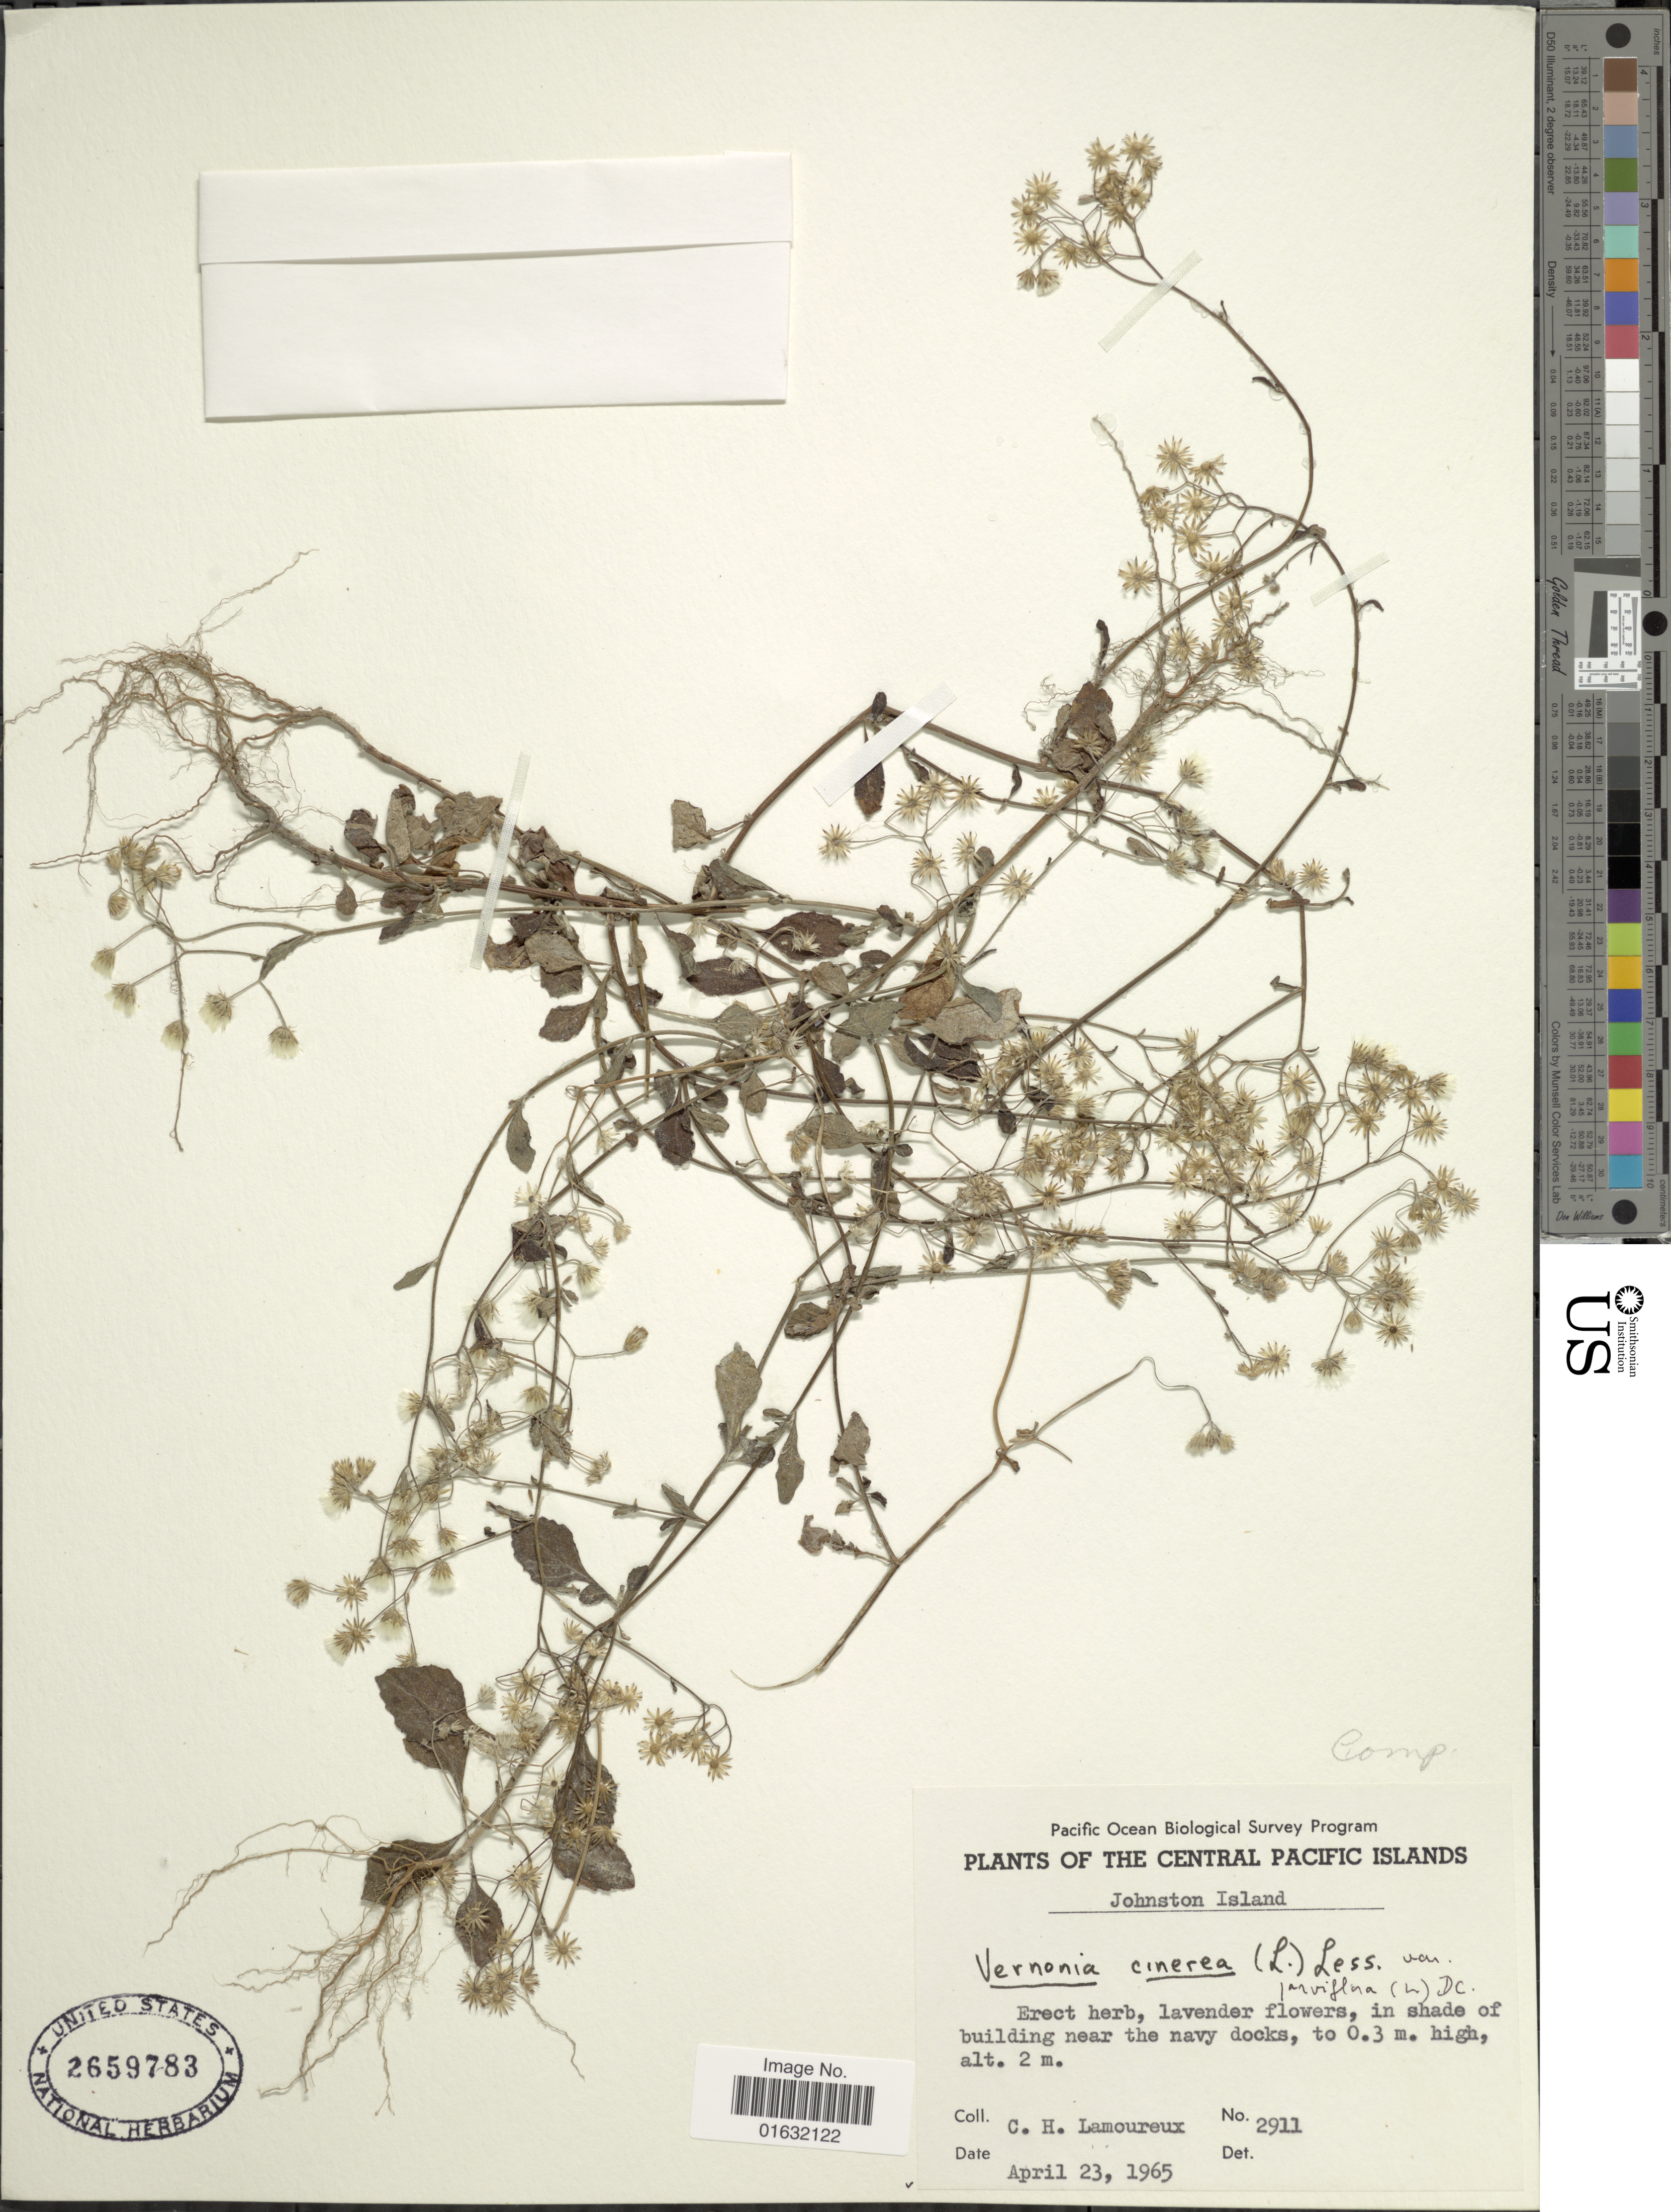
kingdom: Plantae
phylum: Tracheophyta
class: Magnoliopsida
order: Asterales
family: Asteraceae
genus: Cyanthillium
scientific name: Cyanthillium cinereum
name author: (L.) H. Rob.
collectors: C. H. Lamoureux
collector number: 2911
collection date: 1965-04-23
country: U.S. Administered Pacific Islands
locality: The Central Pacific Islands, Johnston Island, in shade of building near the navy docks.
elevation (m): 2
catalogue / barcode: US 2659783